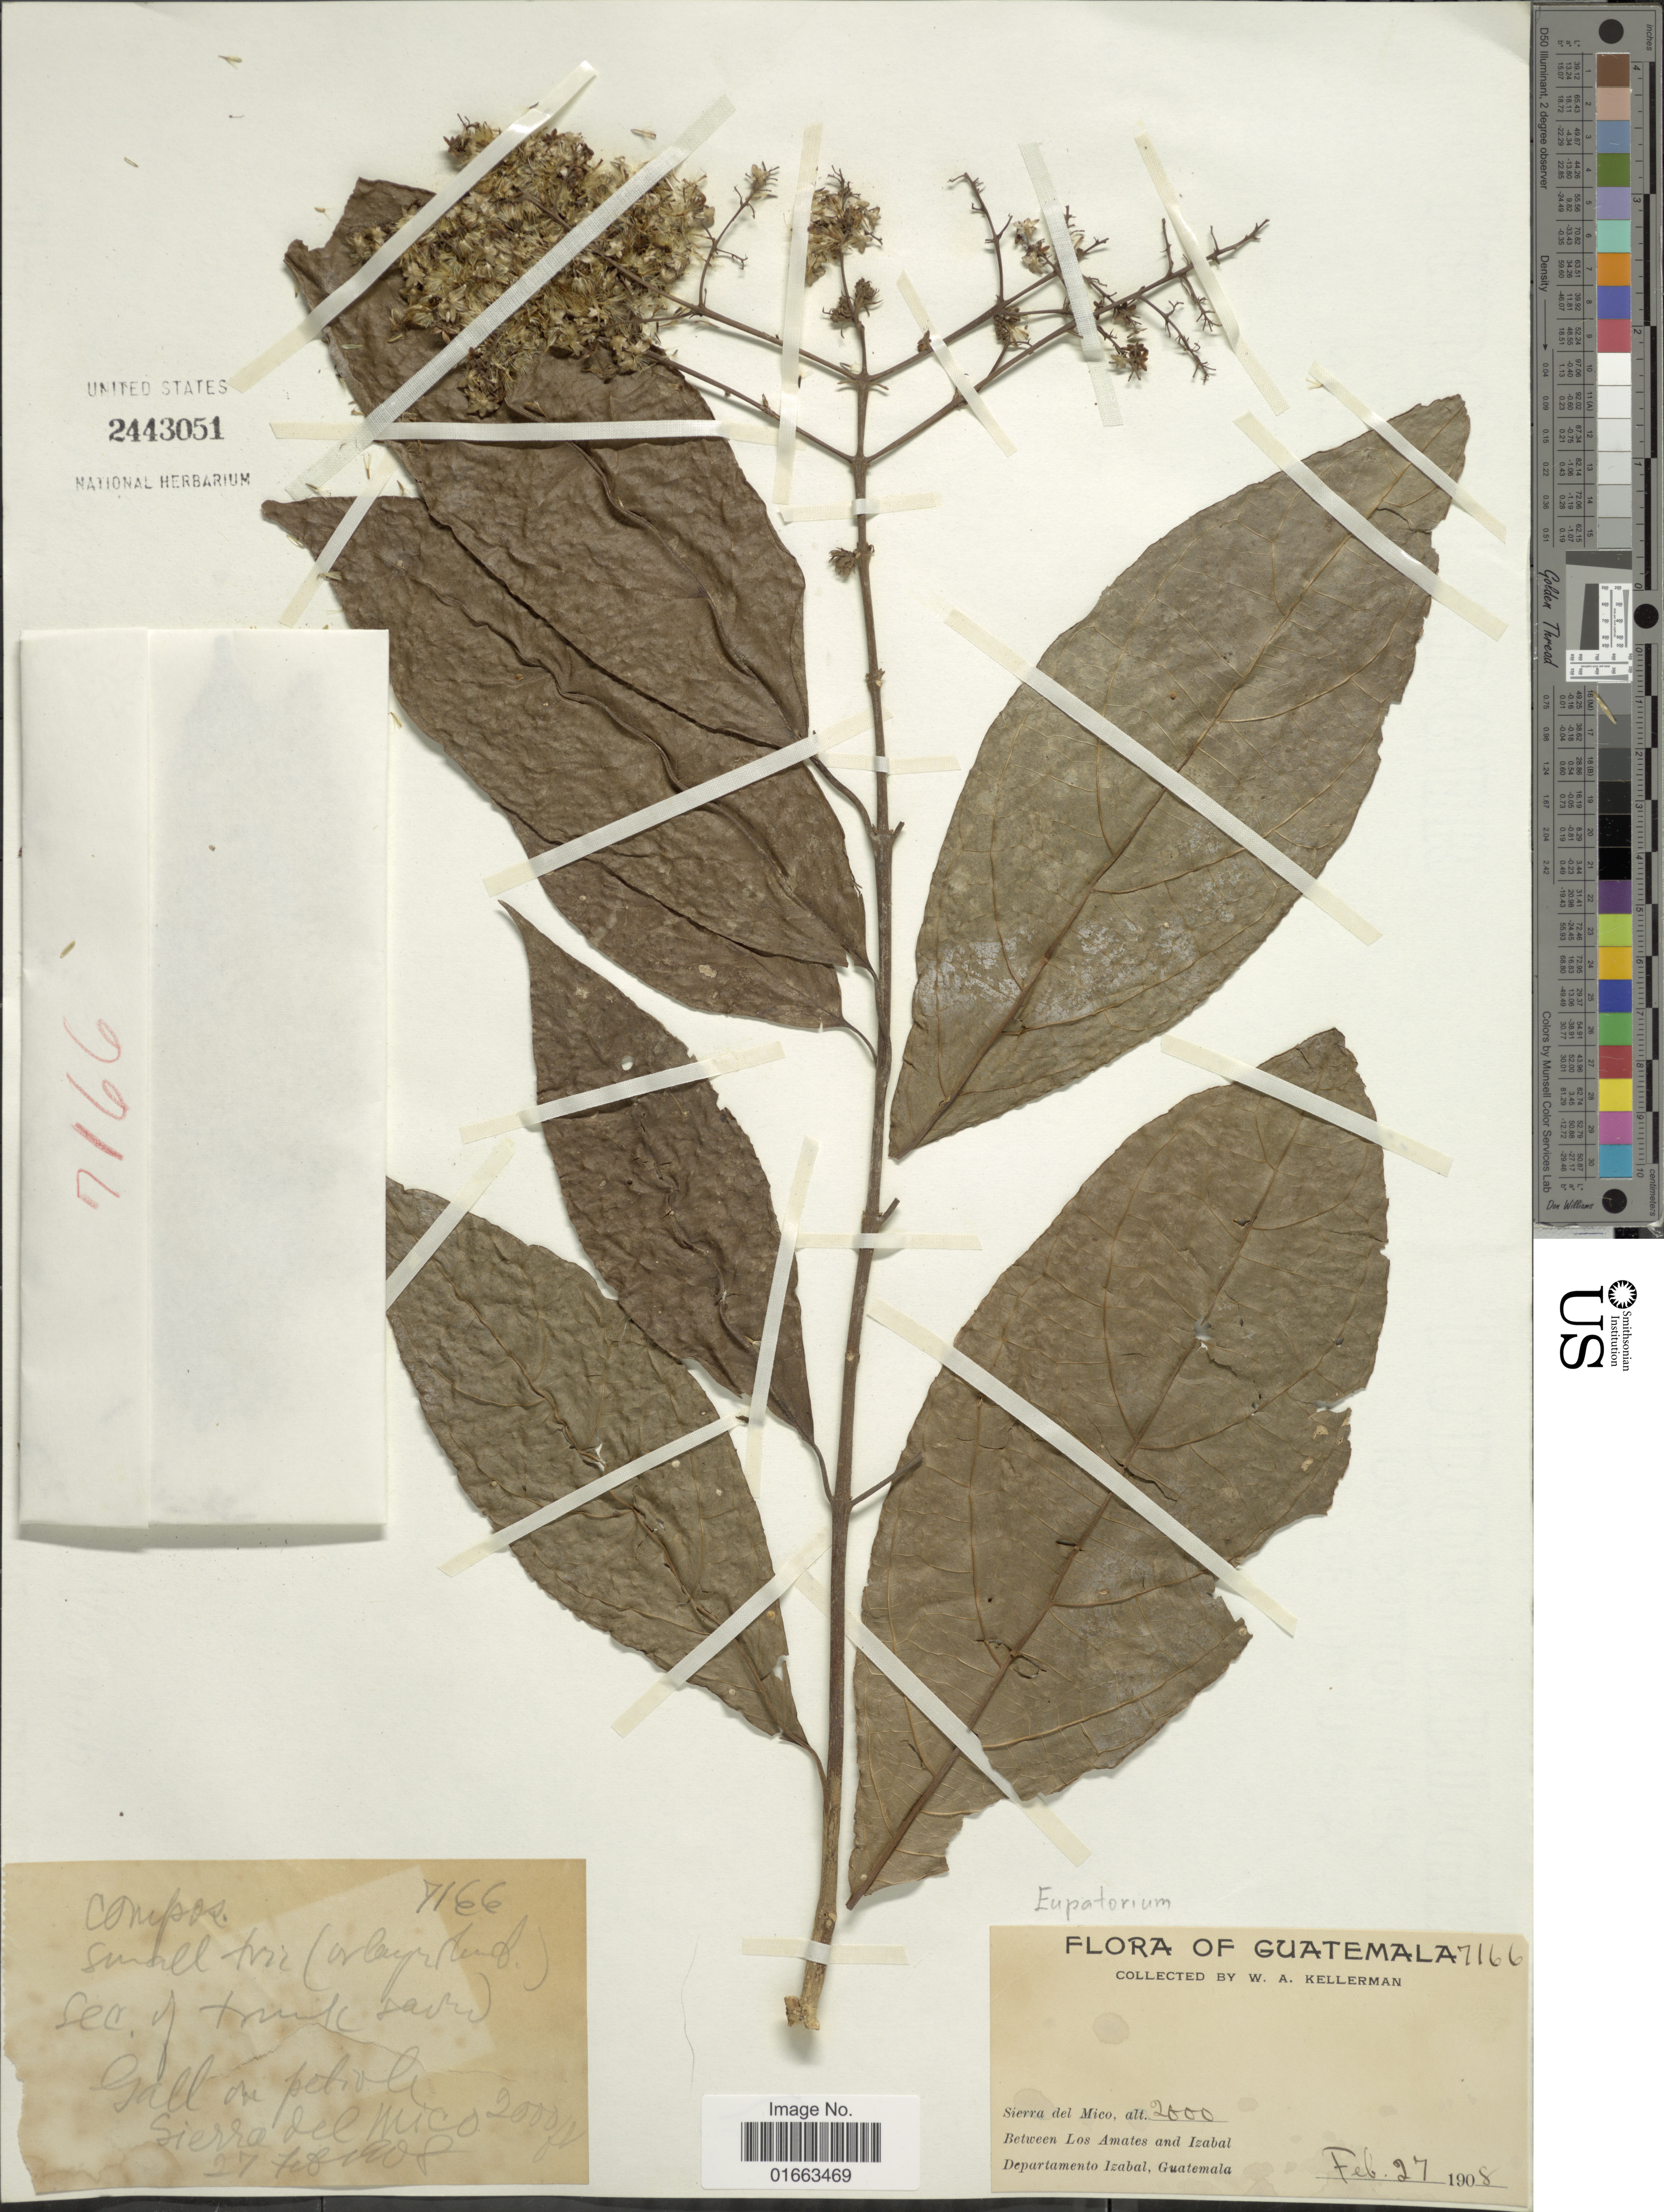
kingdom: Plantae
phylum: Tracheophyta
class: Magnoliopsida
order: Asterales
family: Asteraceae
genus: Koanophyllon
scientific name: Koanophyllon galeottii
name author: (B.L. Rob.) R.M. King & H. Rob.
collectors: W. Kellerman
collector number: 7166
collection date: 1908-02-27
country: Guatemala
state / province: Izabal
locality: Sierra del Mico, between Los Amates and Izabal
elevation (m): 610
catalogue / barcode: US 2443051